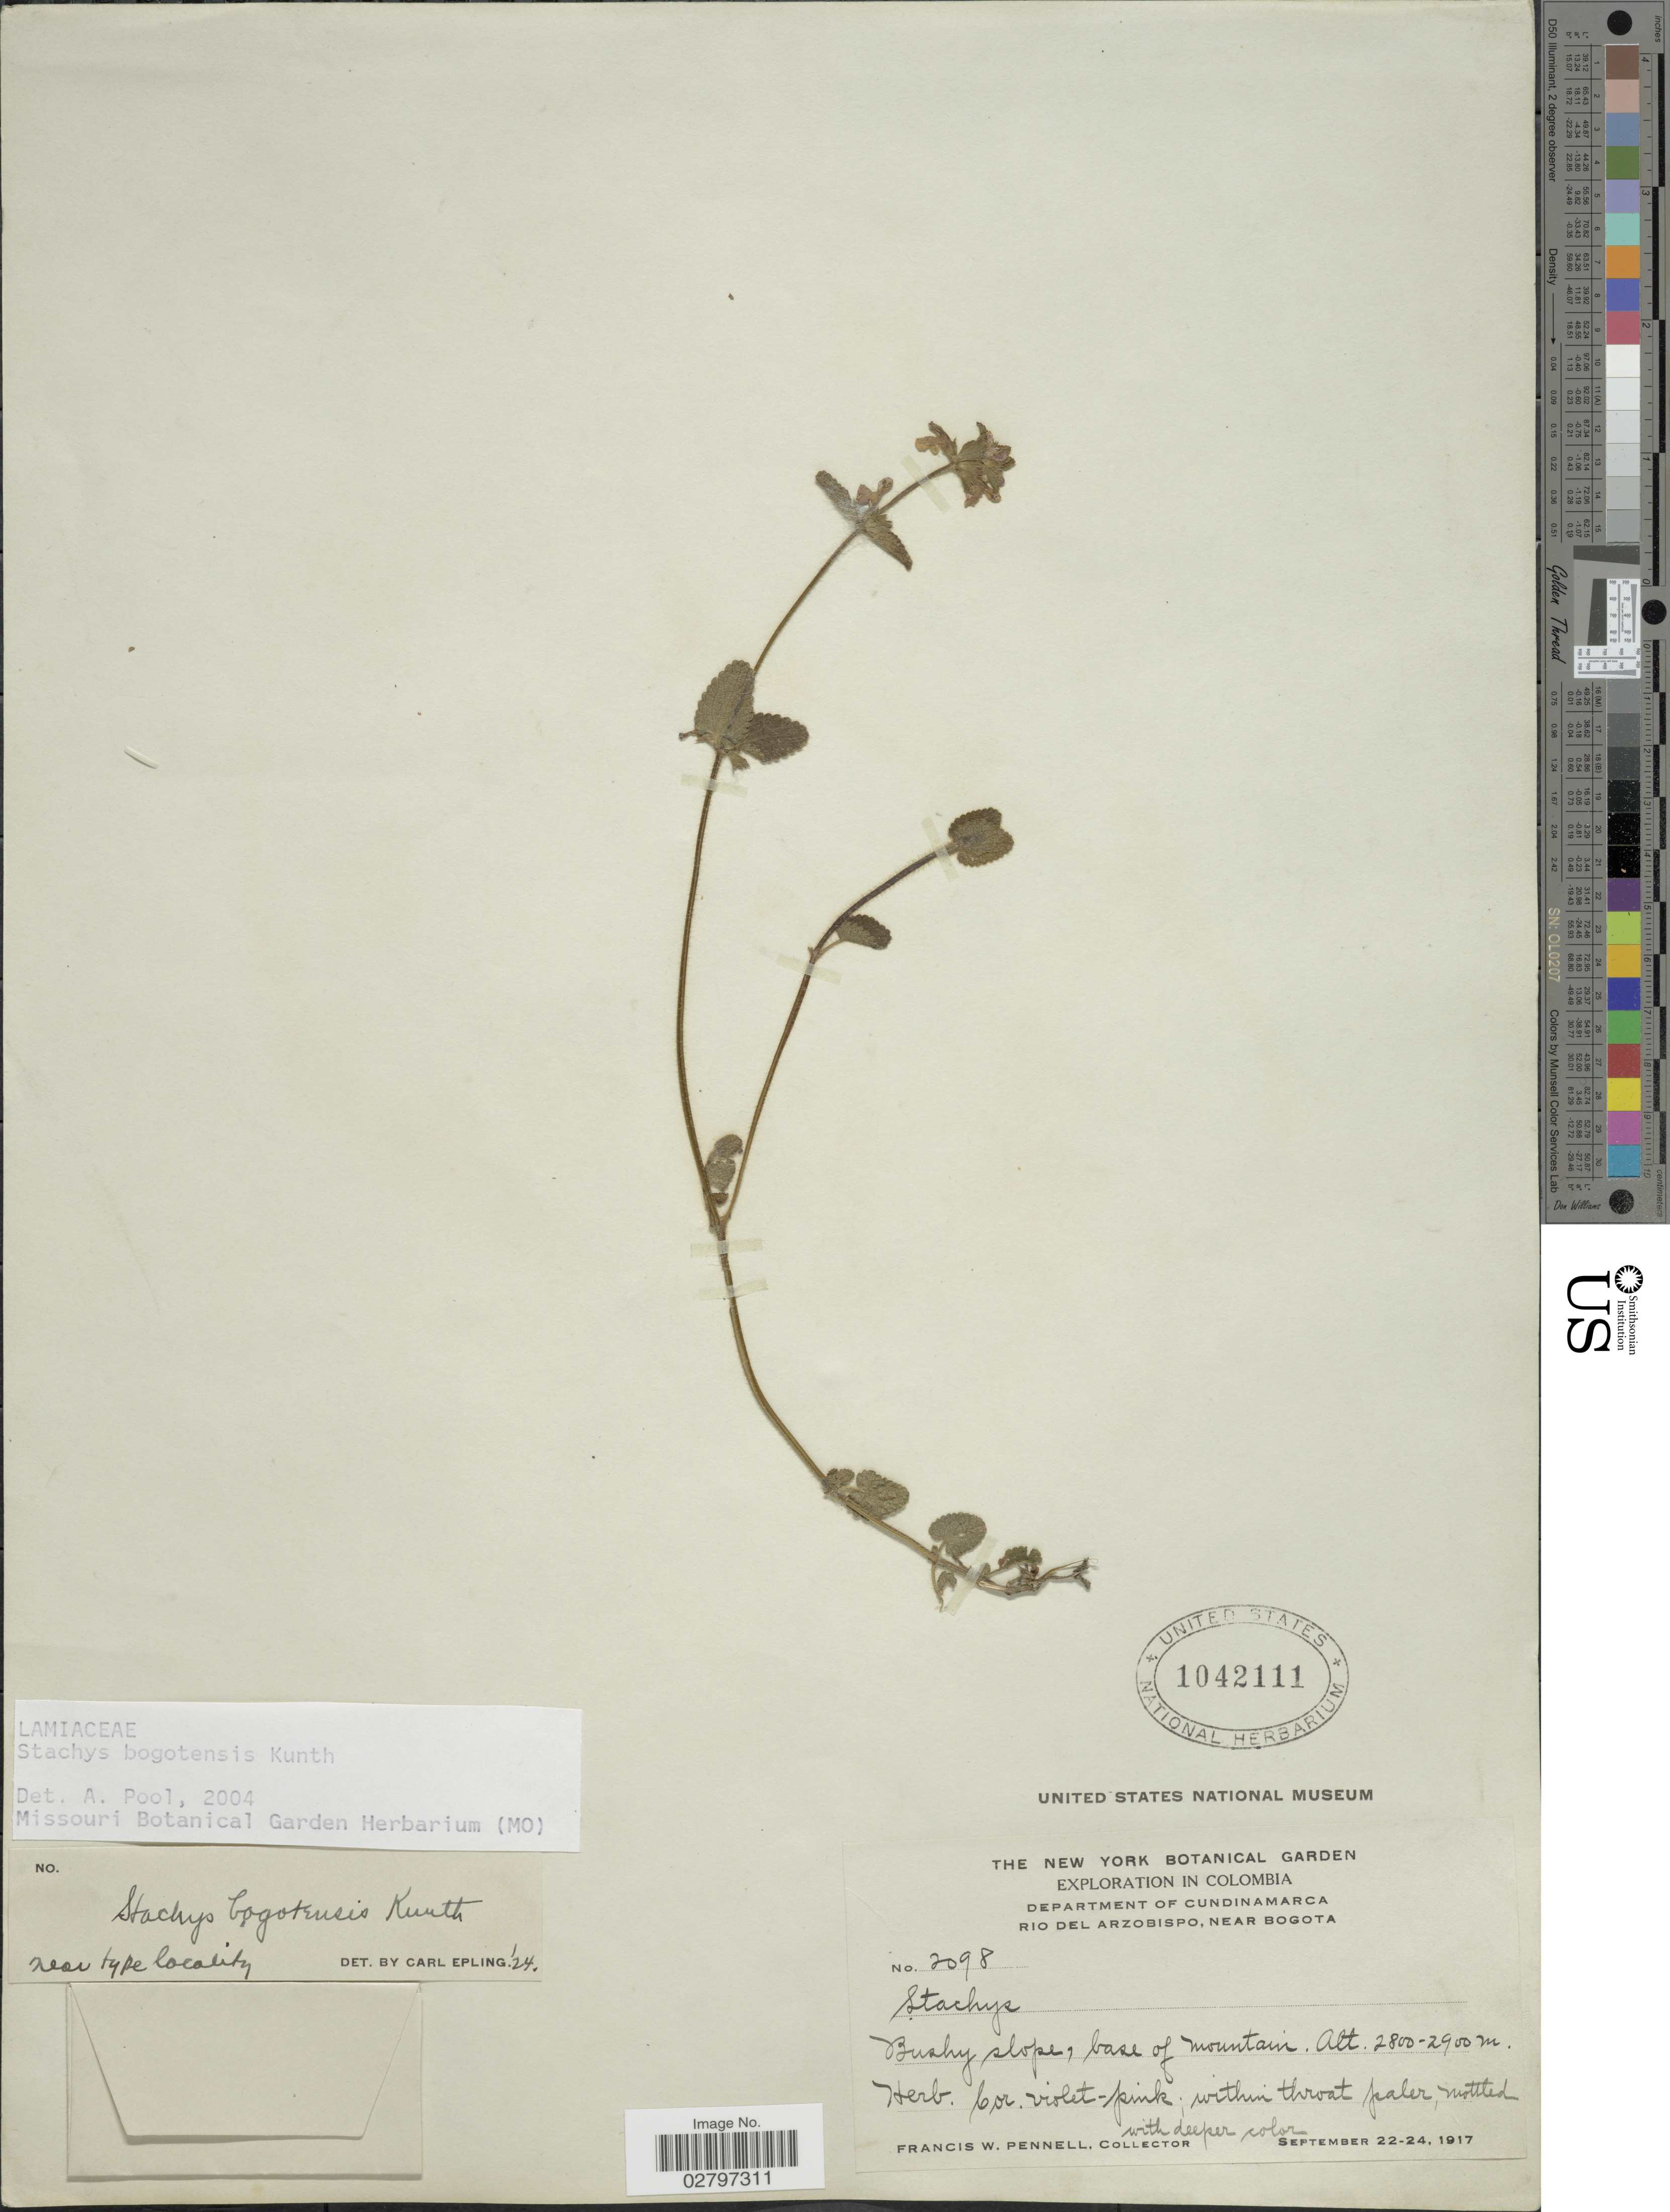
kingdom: Plantae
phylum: Tracheophyta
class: Magnoliopsida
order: Lamiales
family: Lamiaceae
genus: Stachys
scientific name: Stachys bogotensis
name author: Kunth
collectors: F. W. Pennell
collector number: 2098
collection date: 1917-09-22/1917-09-24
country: Colombia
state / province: Cundinamarca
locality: Department of Cundinamarca, Rio del Arzobispo, near Bogota.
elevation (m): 2800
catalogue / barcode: US 1042111